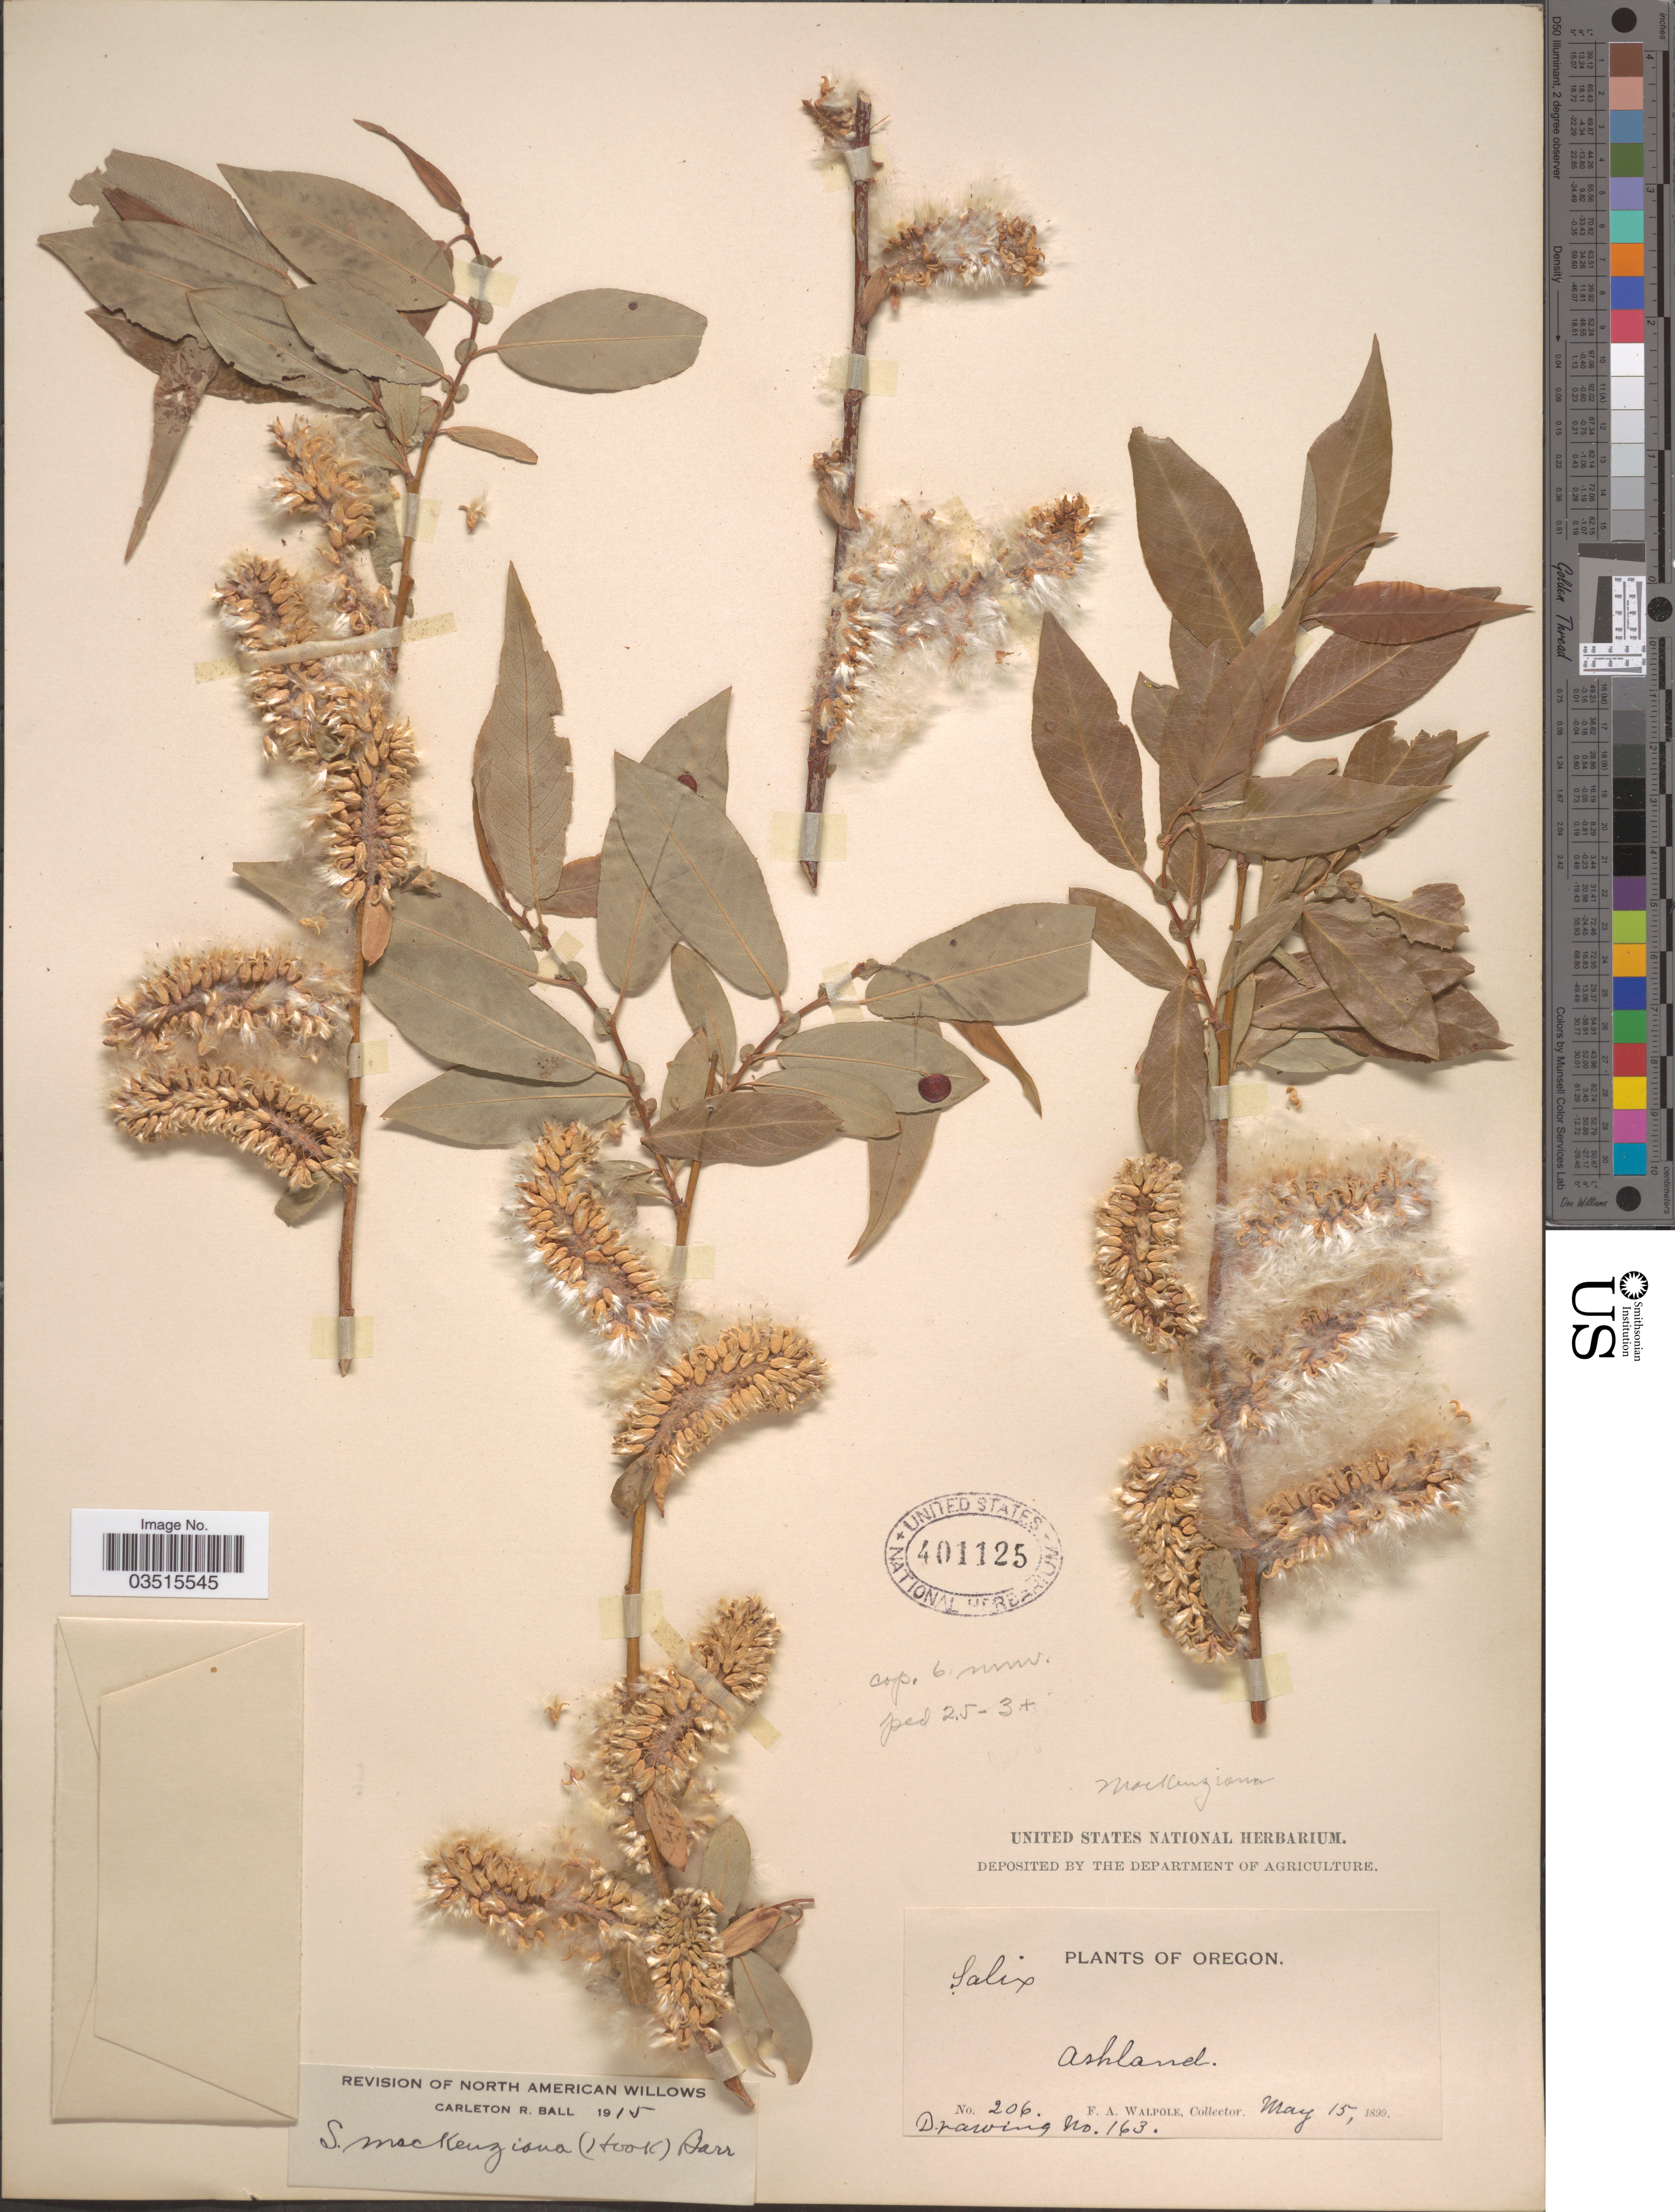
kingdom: Plantae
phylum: Tracheophyta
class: Magnoliopsida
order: Malpighiales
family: Salicaceae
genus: Salix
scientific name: Salix mackenziana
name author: (Hook.) Barratt ex Hook.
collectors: F. Walpole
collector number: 206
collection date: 1899-05-15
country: United States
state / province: Oregon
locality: Ashland.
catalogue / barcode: US 401125